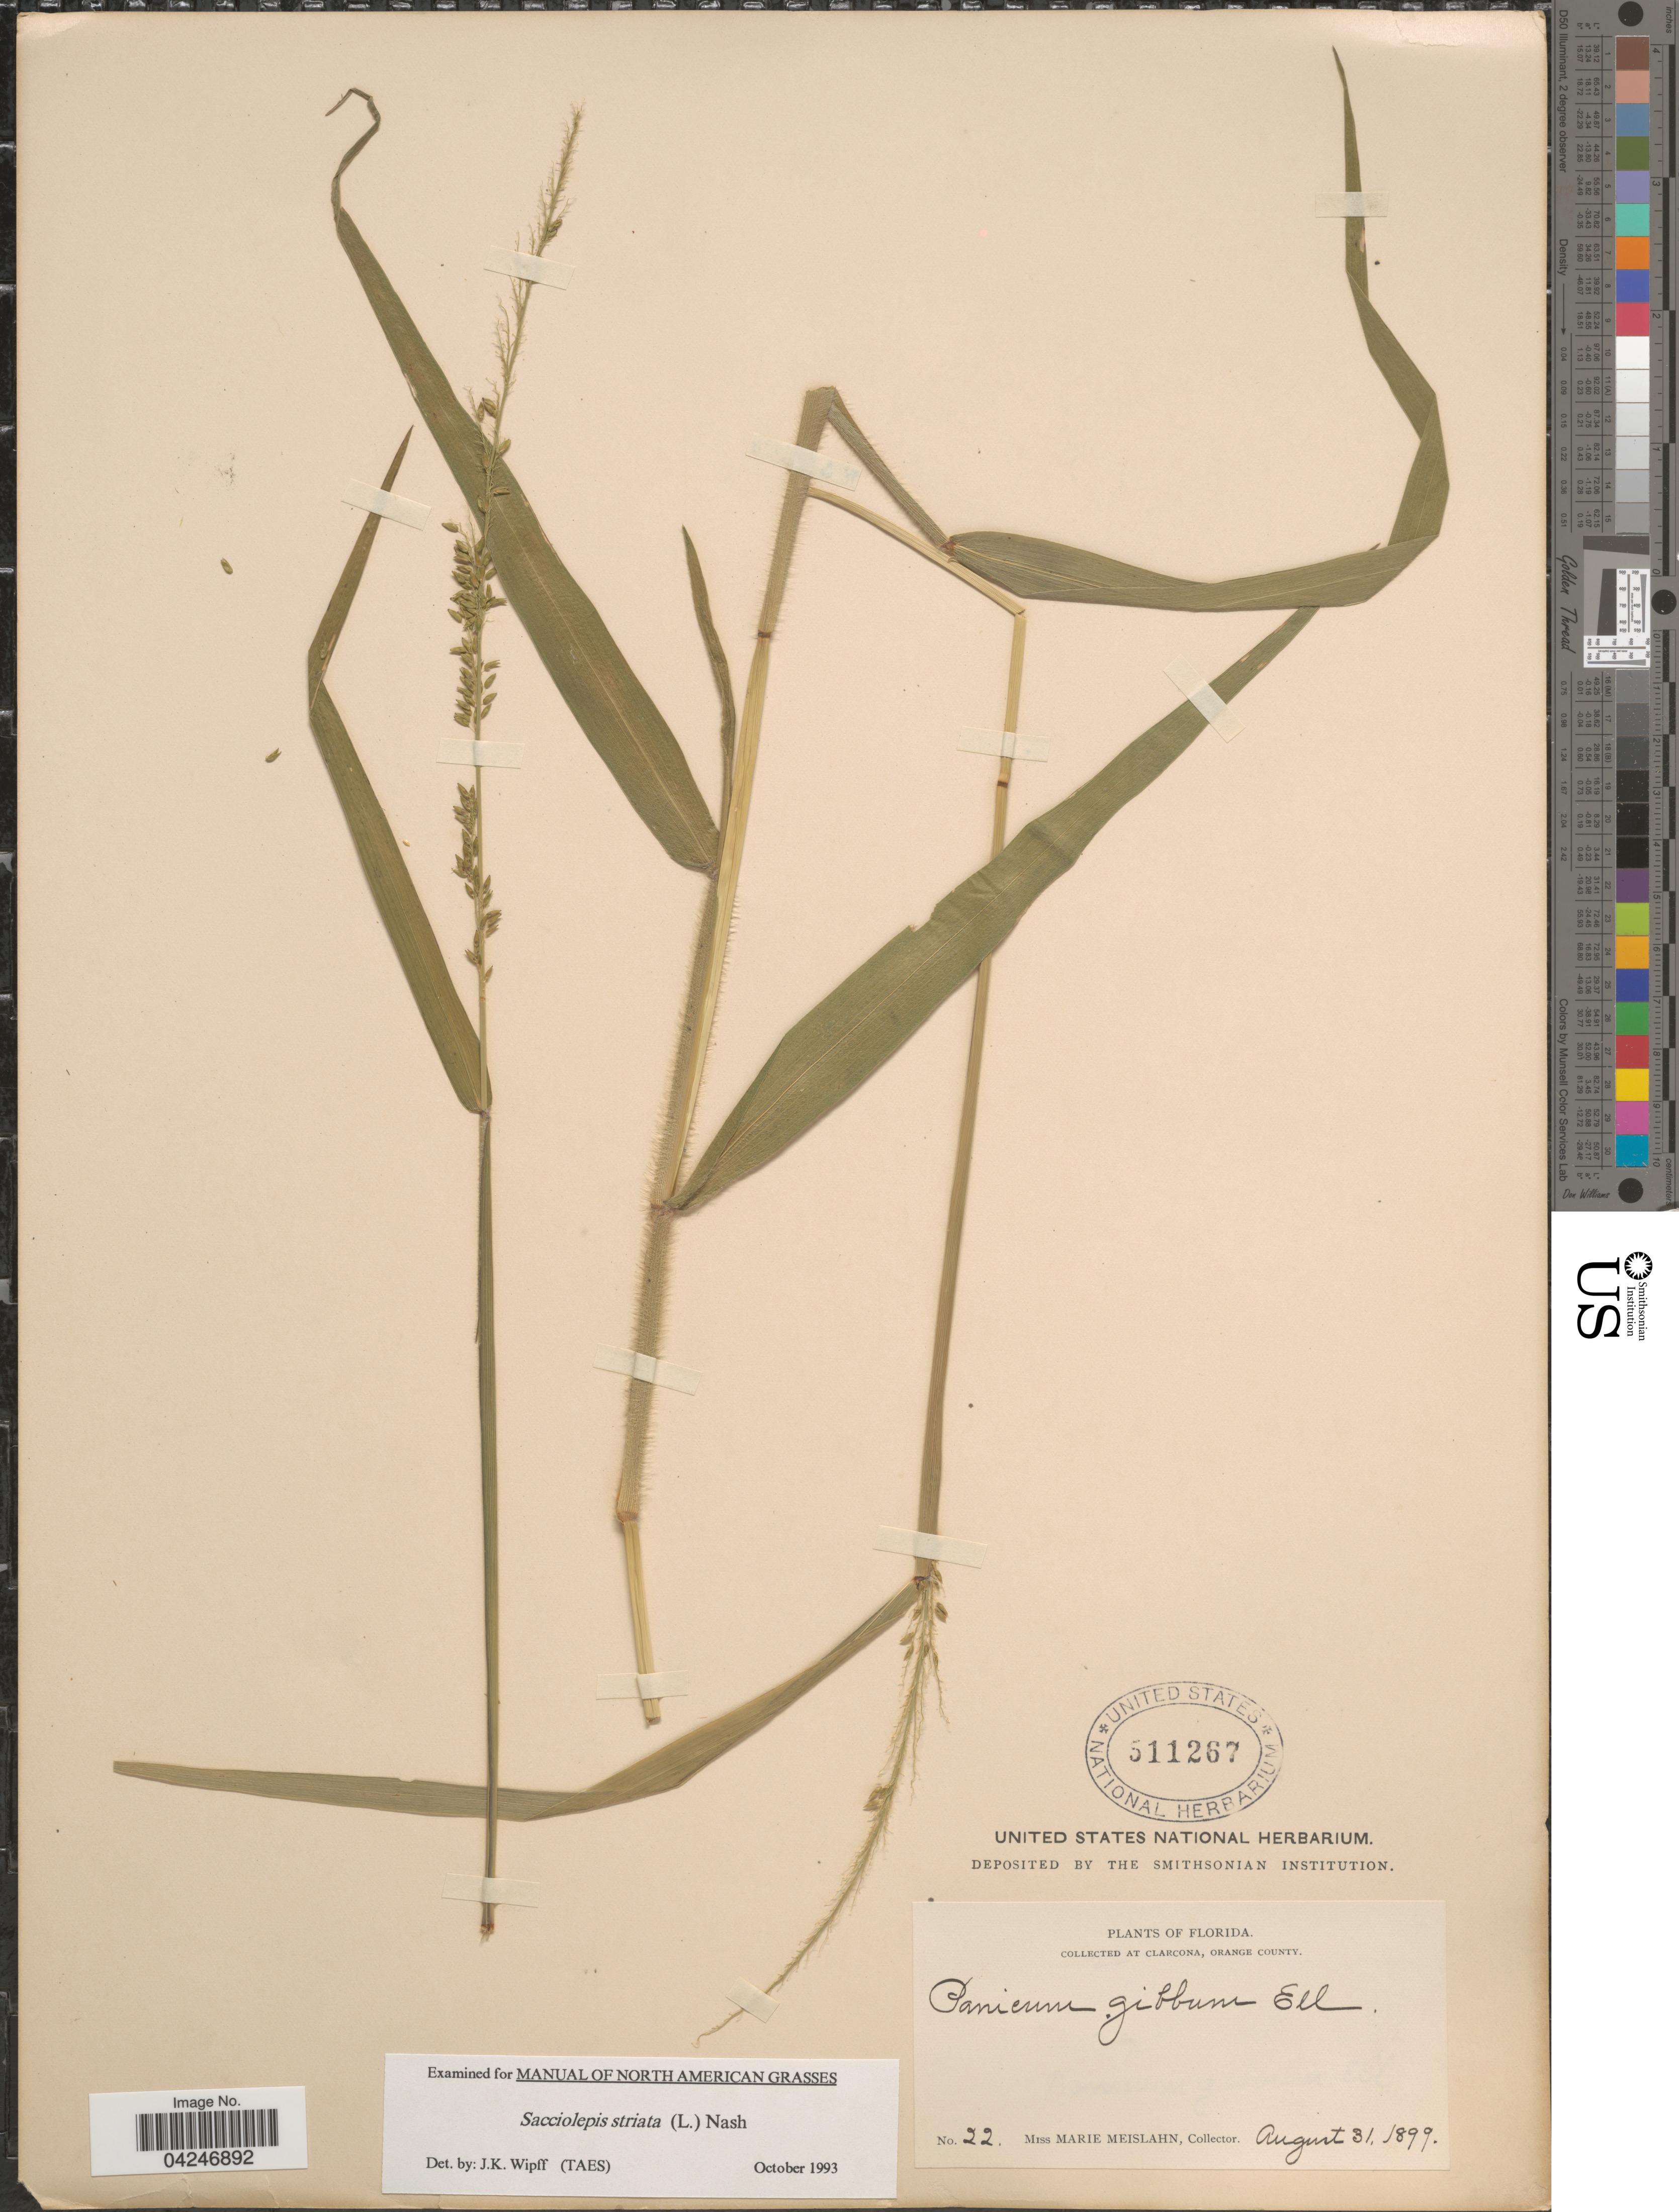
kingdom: Plantae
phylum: Tracheophyta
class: Liliopsida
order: Poales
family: Poaceae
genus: Sacciolepis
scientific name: Sacciolepis striata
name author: (L.) Nash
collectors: M. Meislahn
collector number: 22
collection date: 1899-08-31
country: United States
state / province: Florida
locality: At Clarcona, Orange County.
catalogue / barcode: US 522167